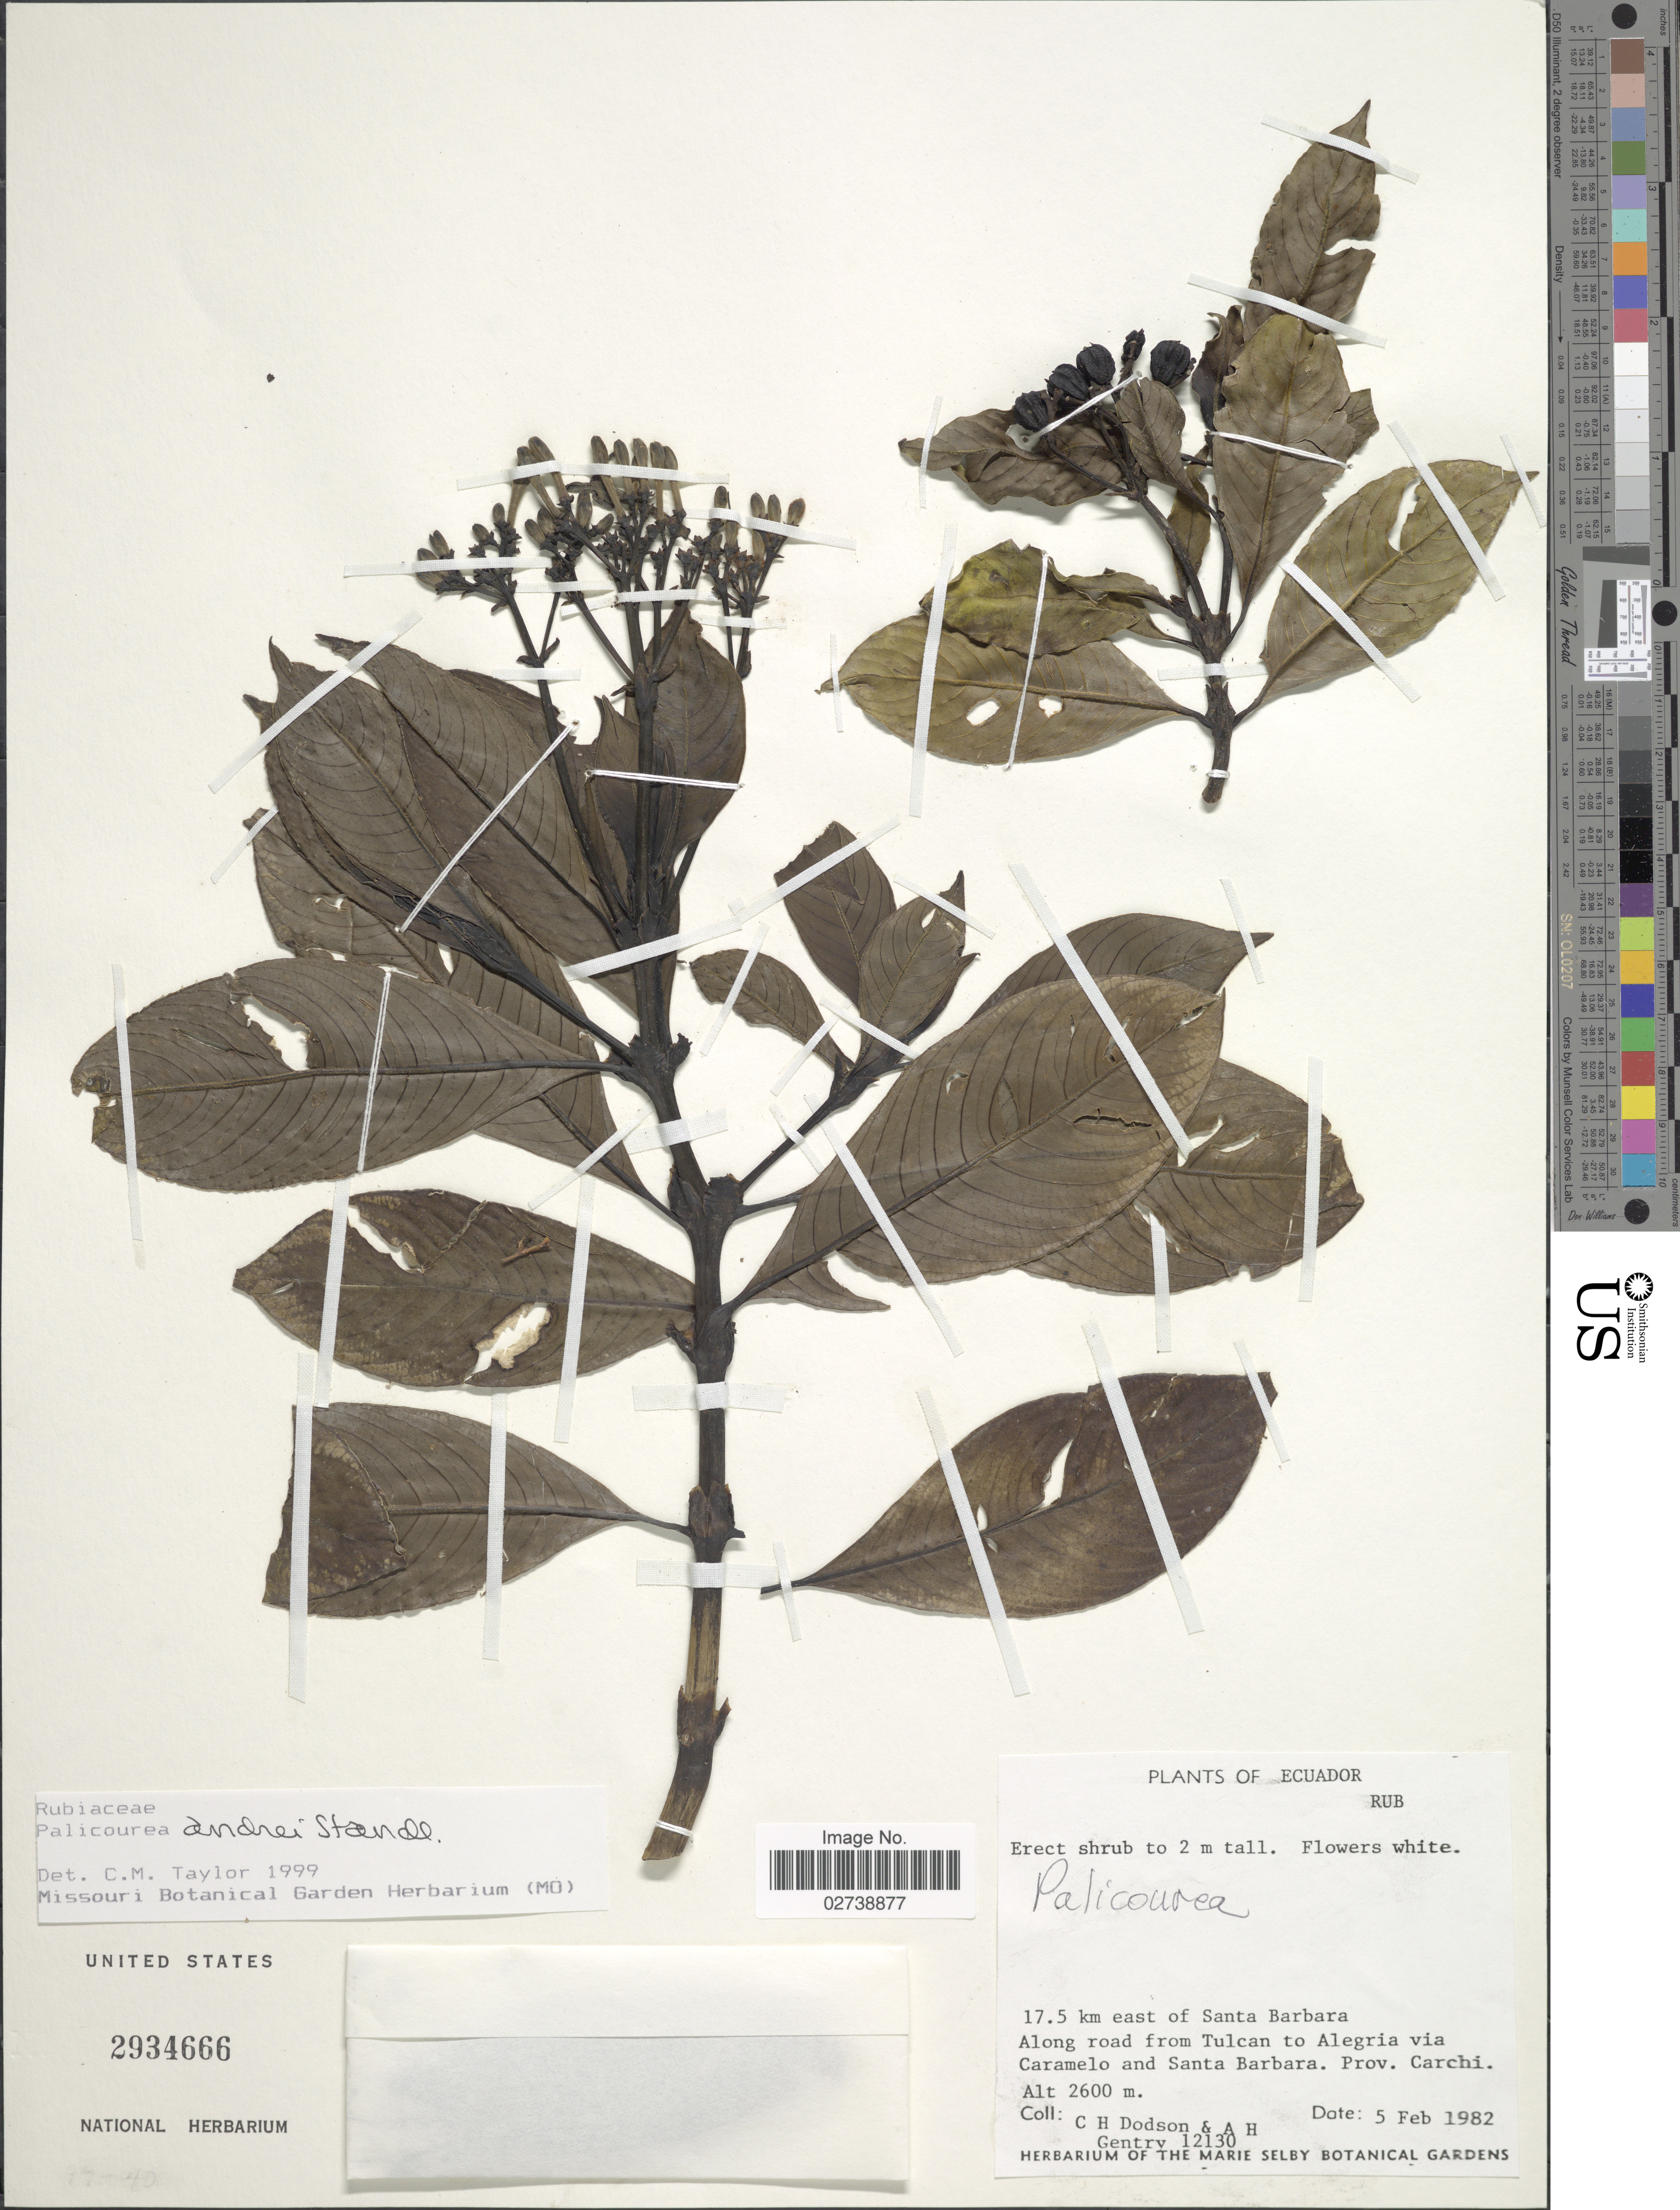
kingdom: Plantae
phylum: Tracheophyta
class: Magnoliopsida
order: Gentianales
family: Rubiaceae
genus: Palicourea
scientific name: Palicourea andrei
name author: Standl.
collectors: C. H. Dodson & A. H. Gentry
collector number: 12130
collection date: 1982-02-05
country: Ecuador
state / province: Carchi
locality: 17.5 km east of Santa Barbara, Along road from Tulcan to Alegria via Carmelo and Santa Barbara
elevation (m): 2600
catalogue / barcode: US 2934666